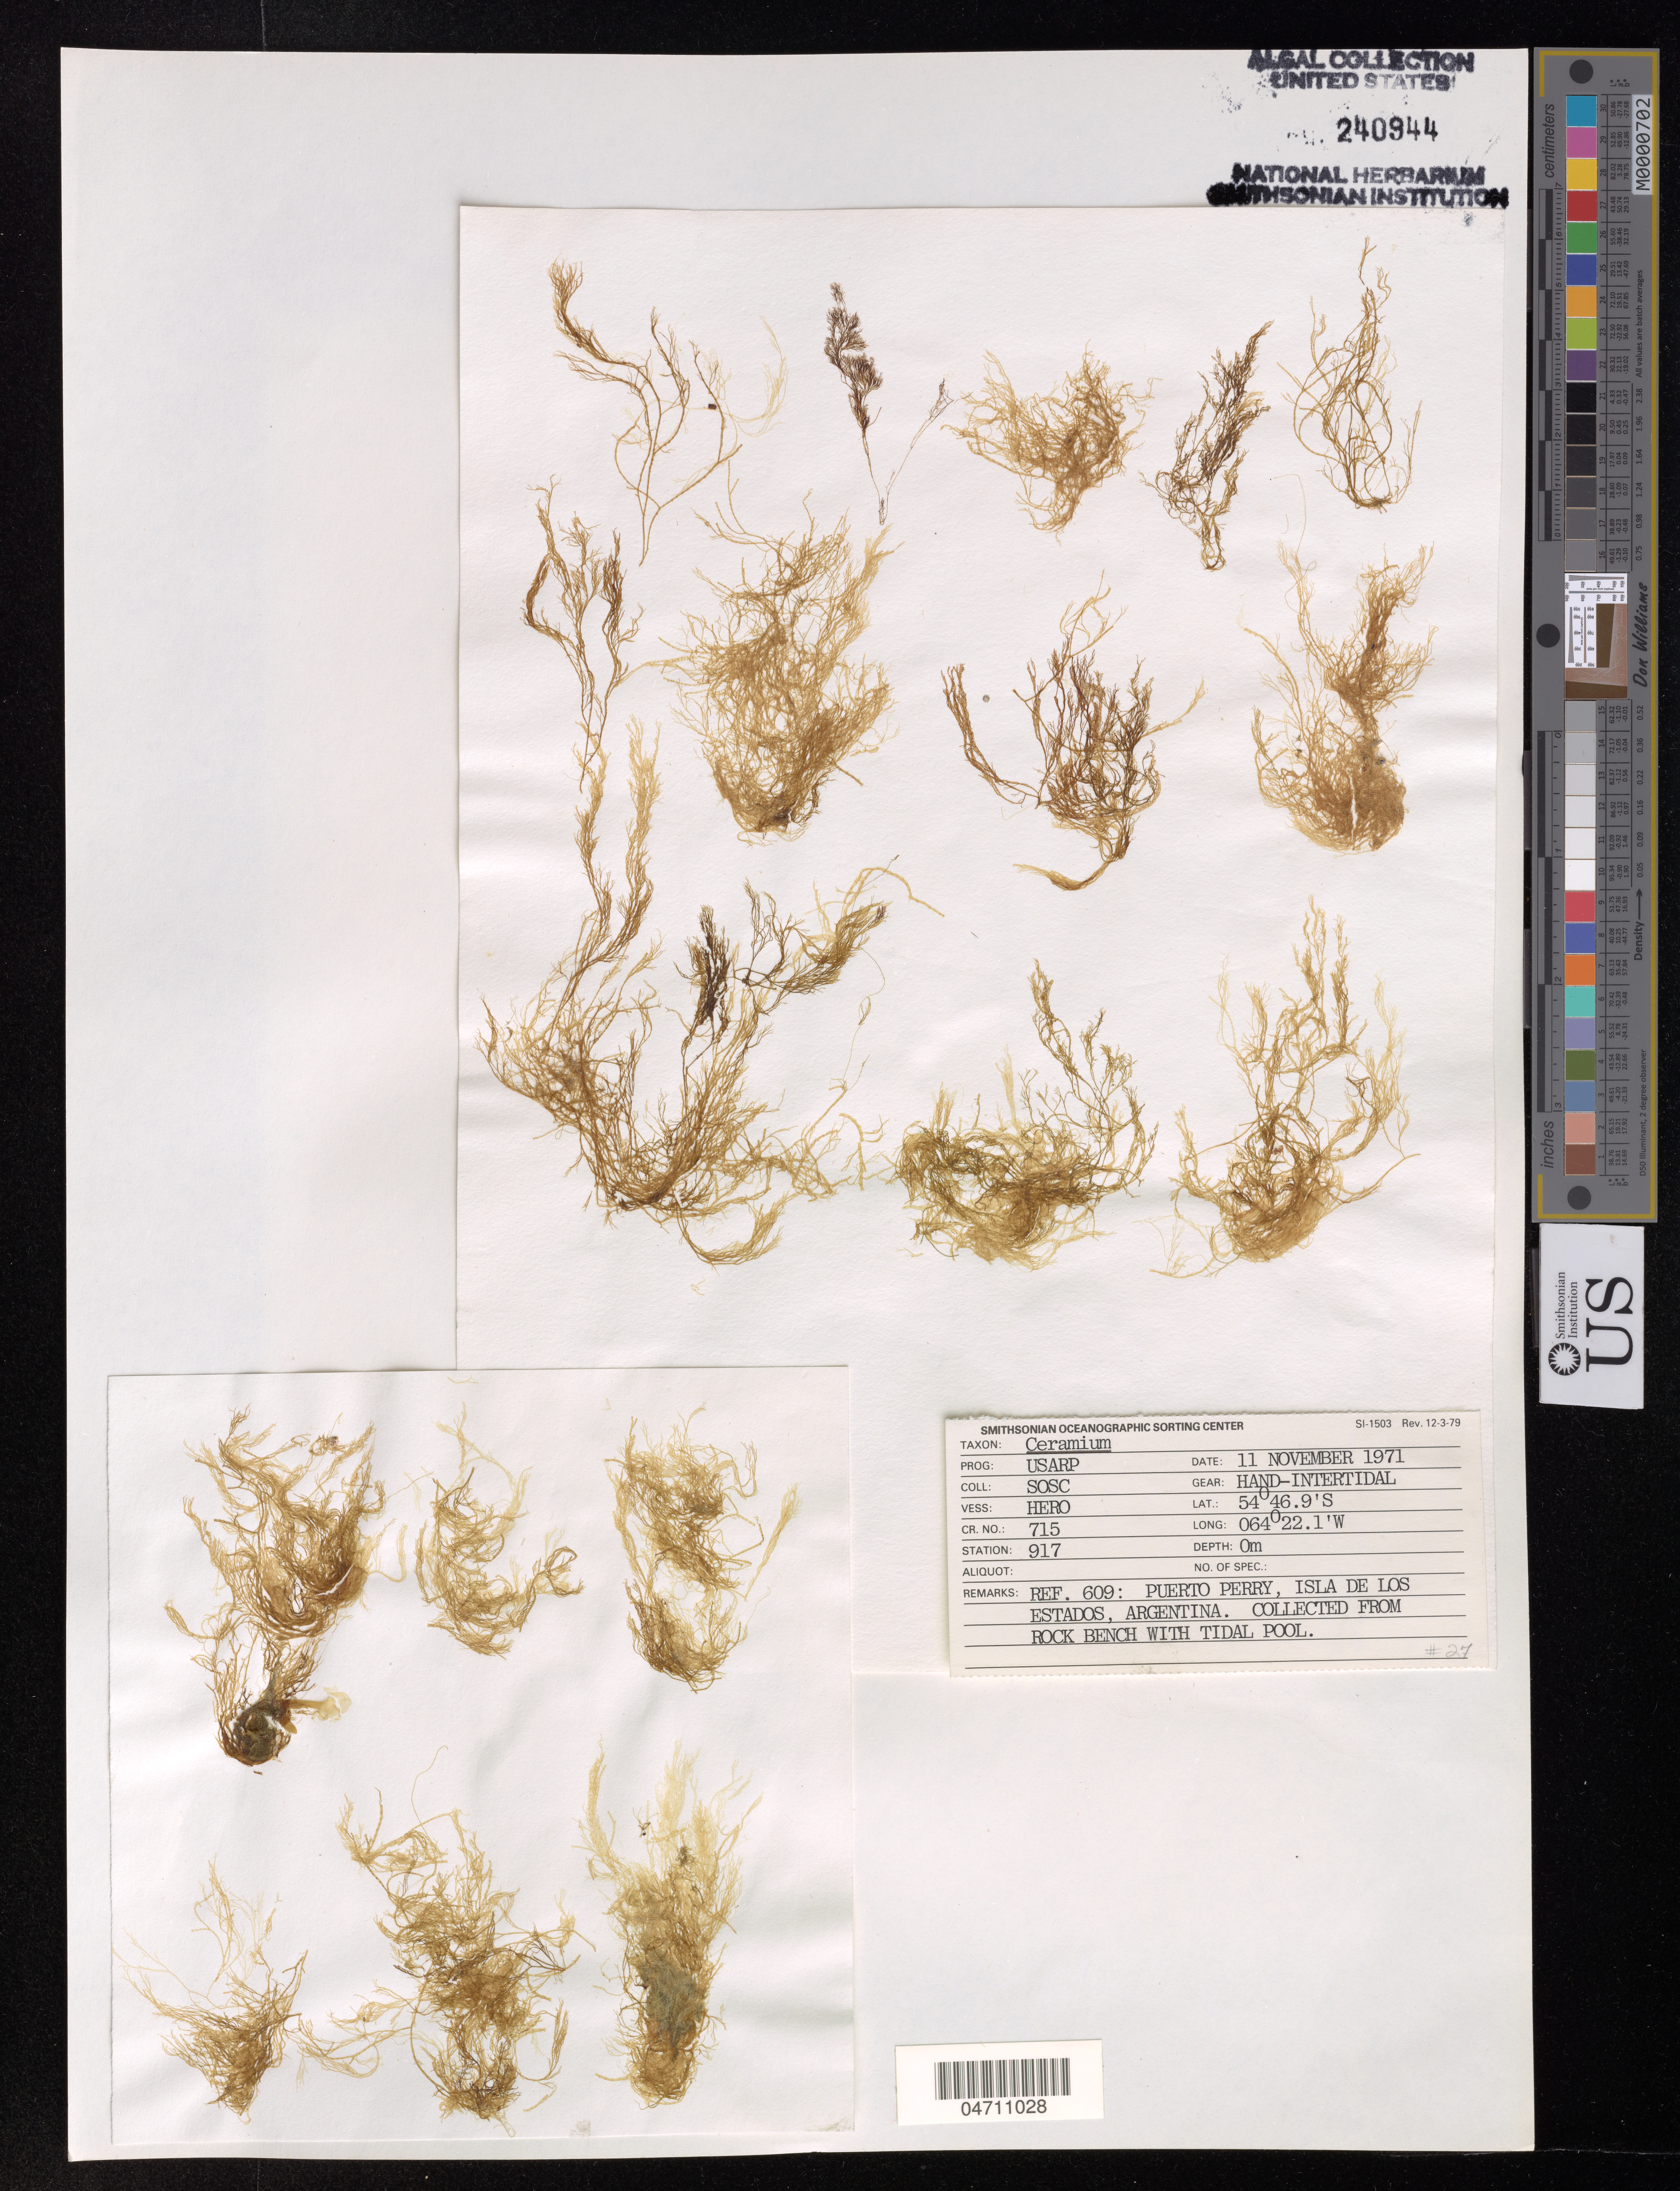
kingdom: Plantae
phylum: Rhodophyta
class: Florideophyceae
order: Ceramiales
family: Ceramiaceae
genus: Ceramium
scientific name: Ceramium sp.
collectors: SOSC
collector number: Sation 917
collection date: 1971-11-11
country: Argentina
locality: Puerto Perry, Isla de Los Estados.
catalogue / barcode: US 240944